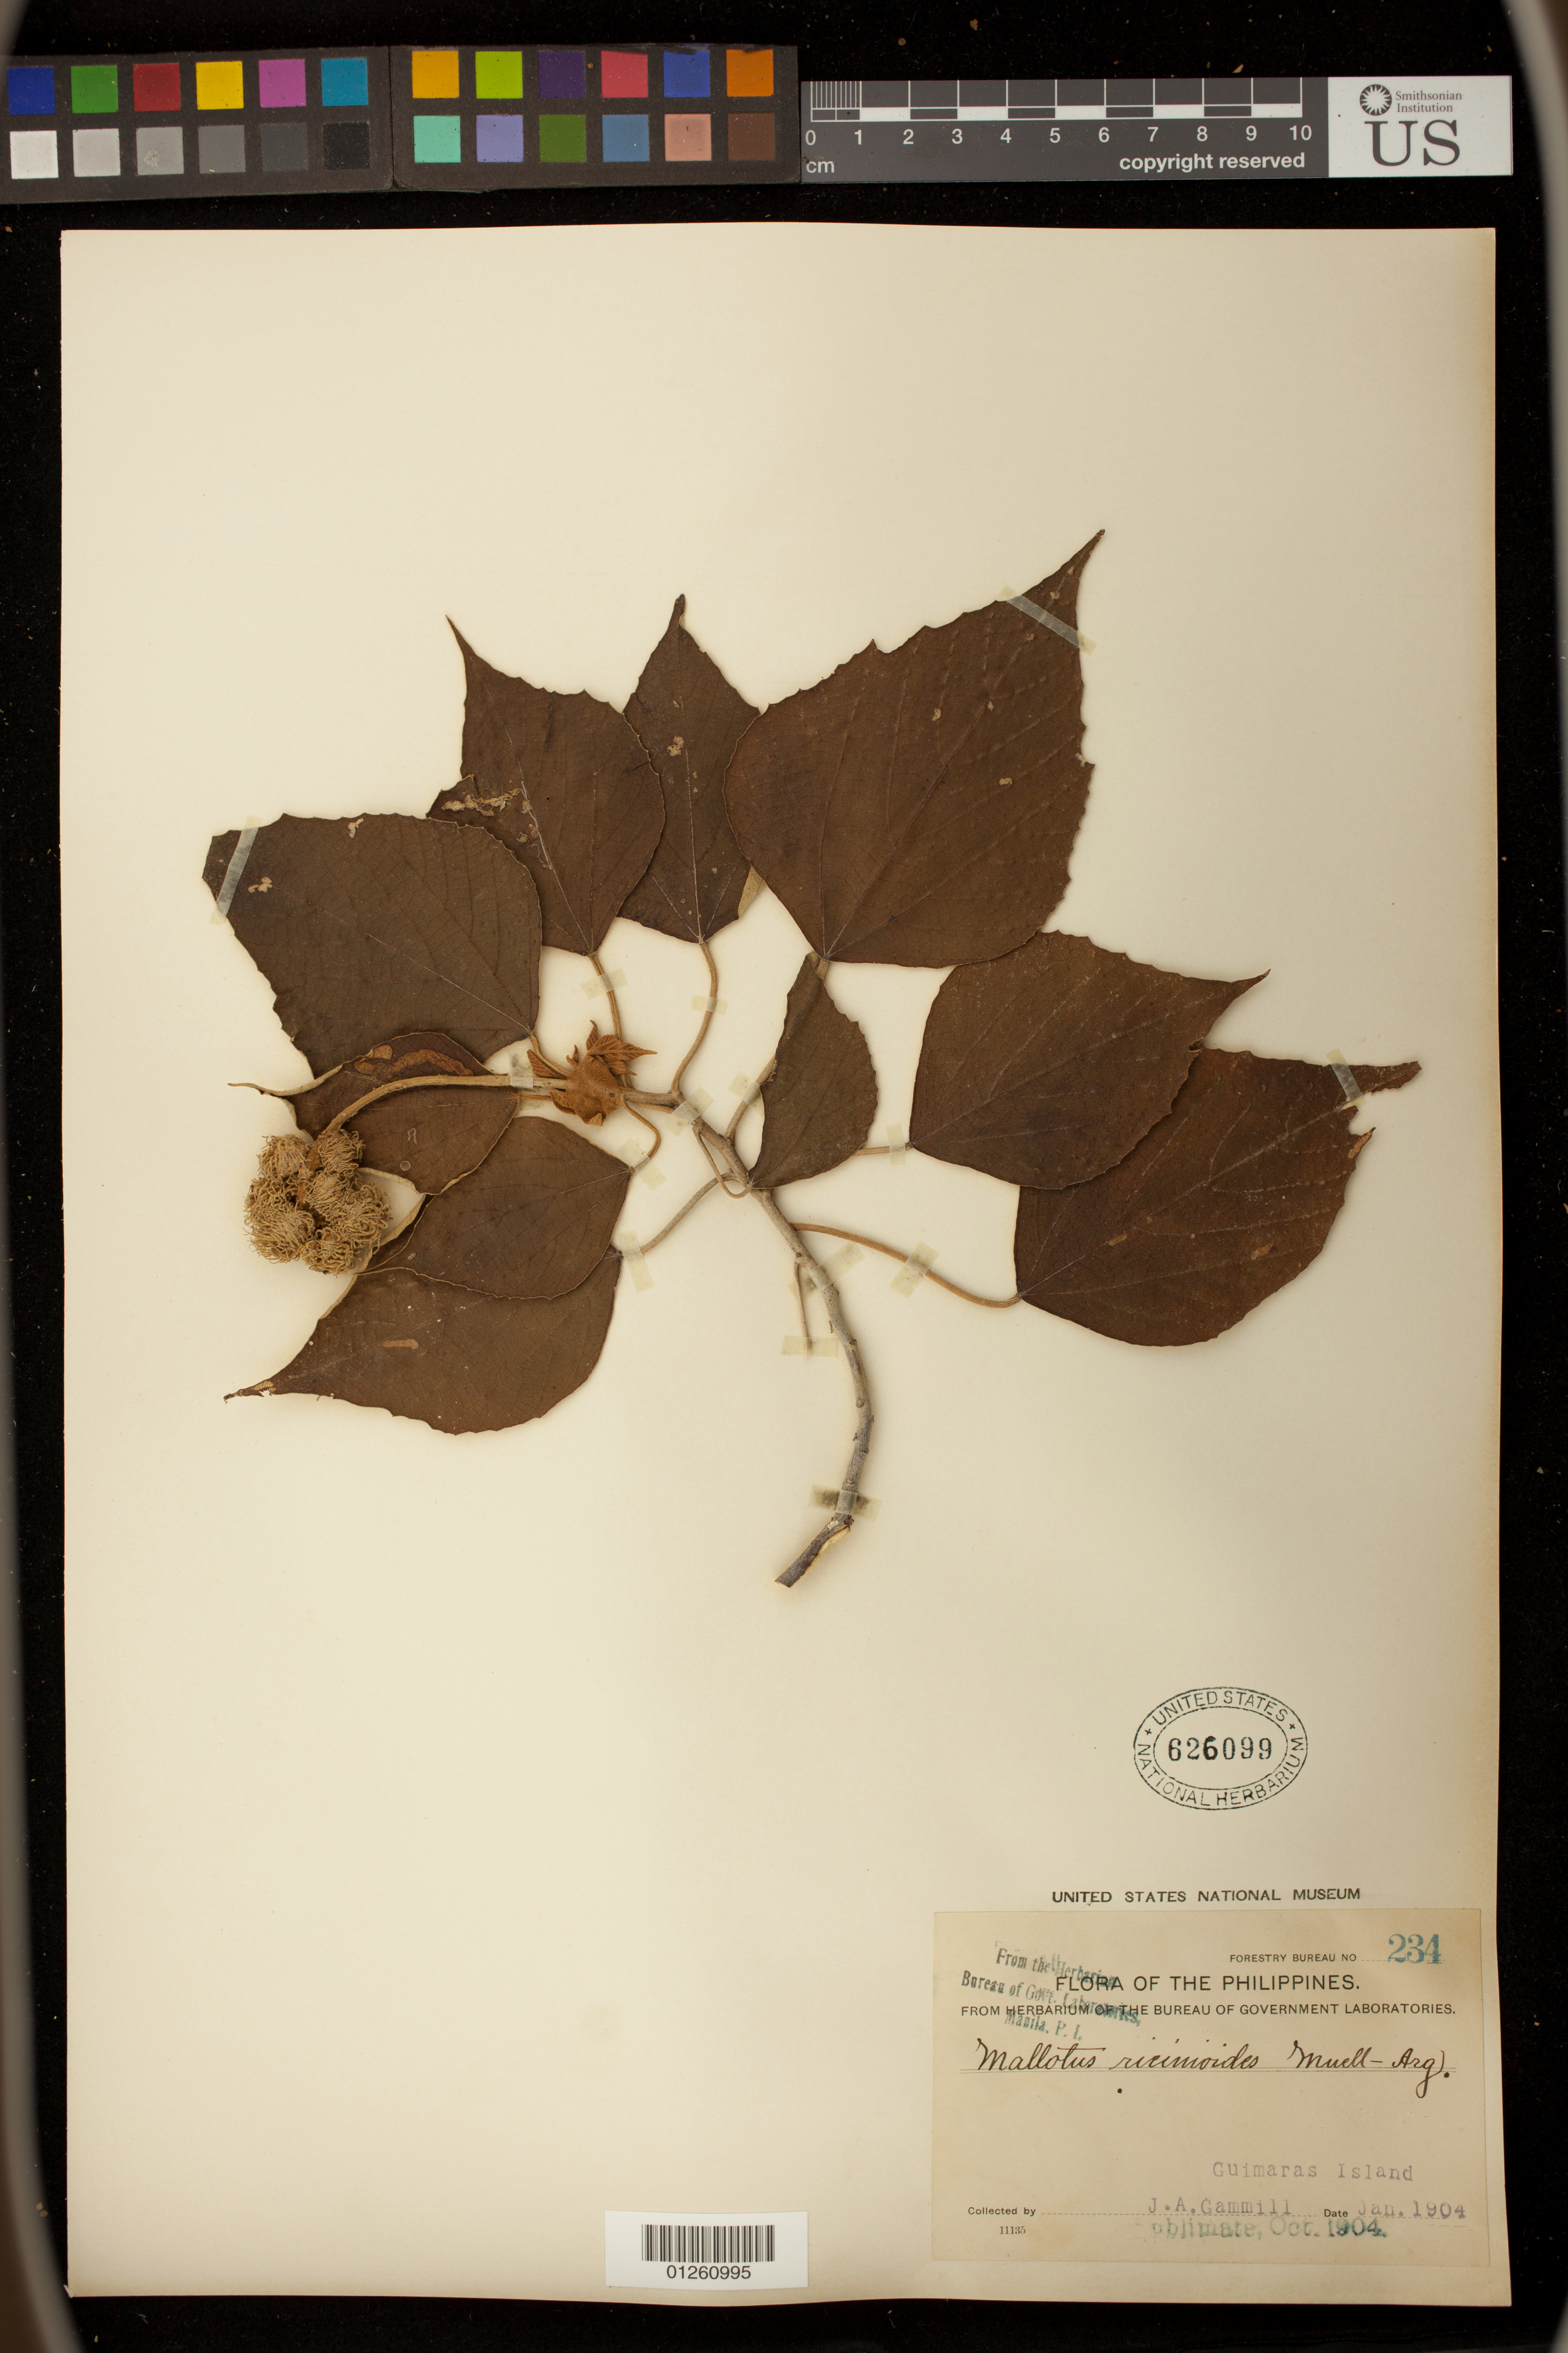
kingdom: Plantae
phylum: Tracheophyta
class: Magnoliopsida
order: Malpighiales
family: Euphorbiaceae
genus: Mallotus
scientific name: Mallotus ricinoides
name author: (Pers.) Müll. Arg.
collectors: J. Gammill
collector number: For. Bur. 234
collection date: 1904-01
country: Philippines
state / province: Western Visayas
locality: Guimaras Island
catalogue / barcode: US 626099